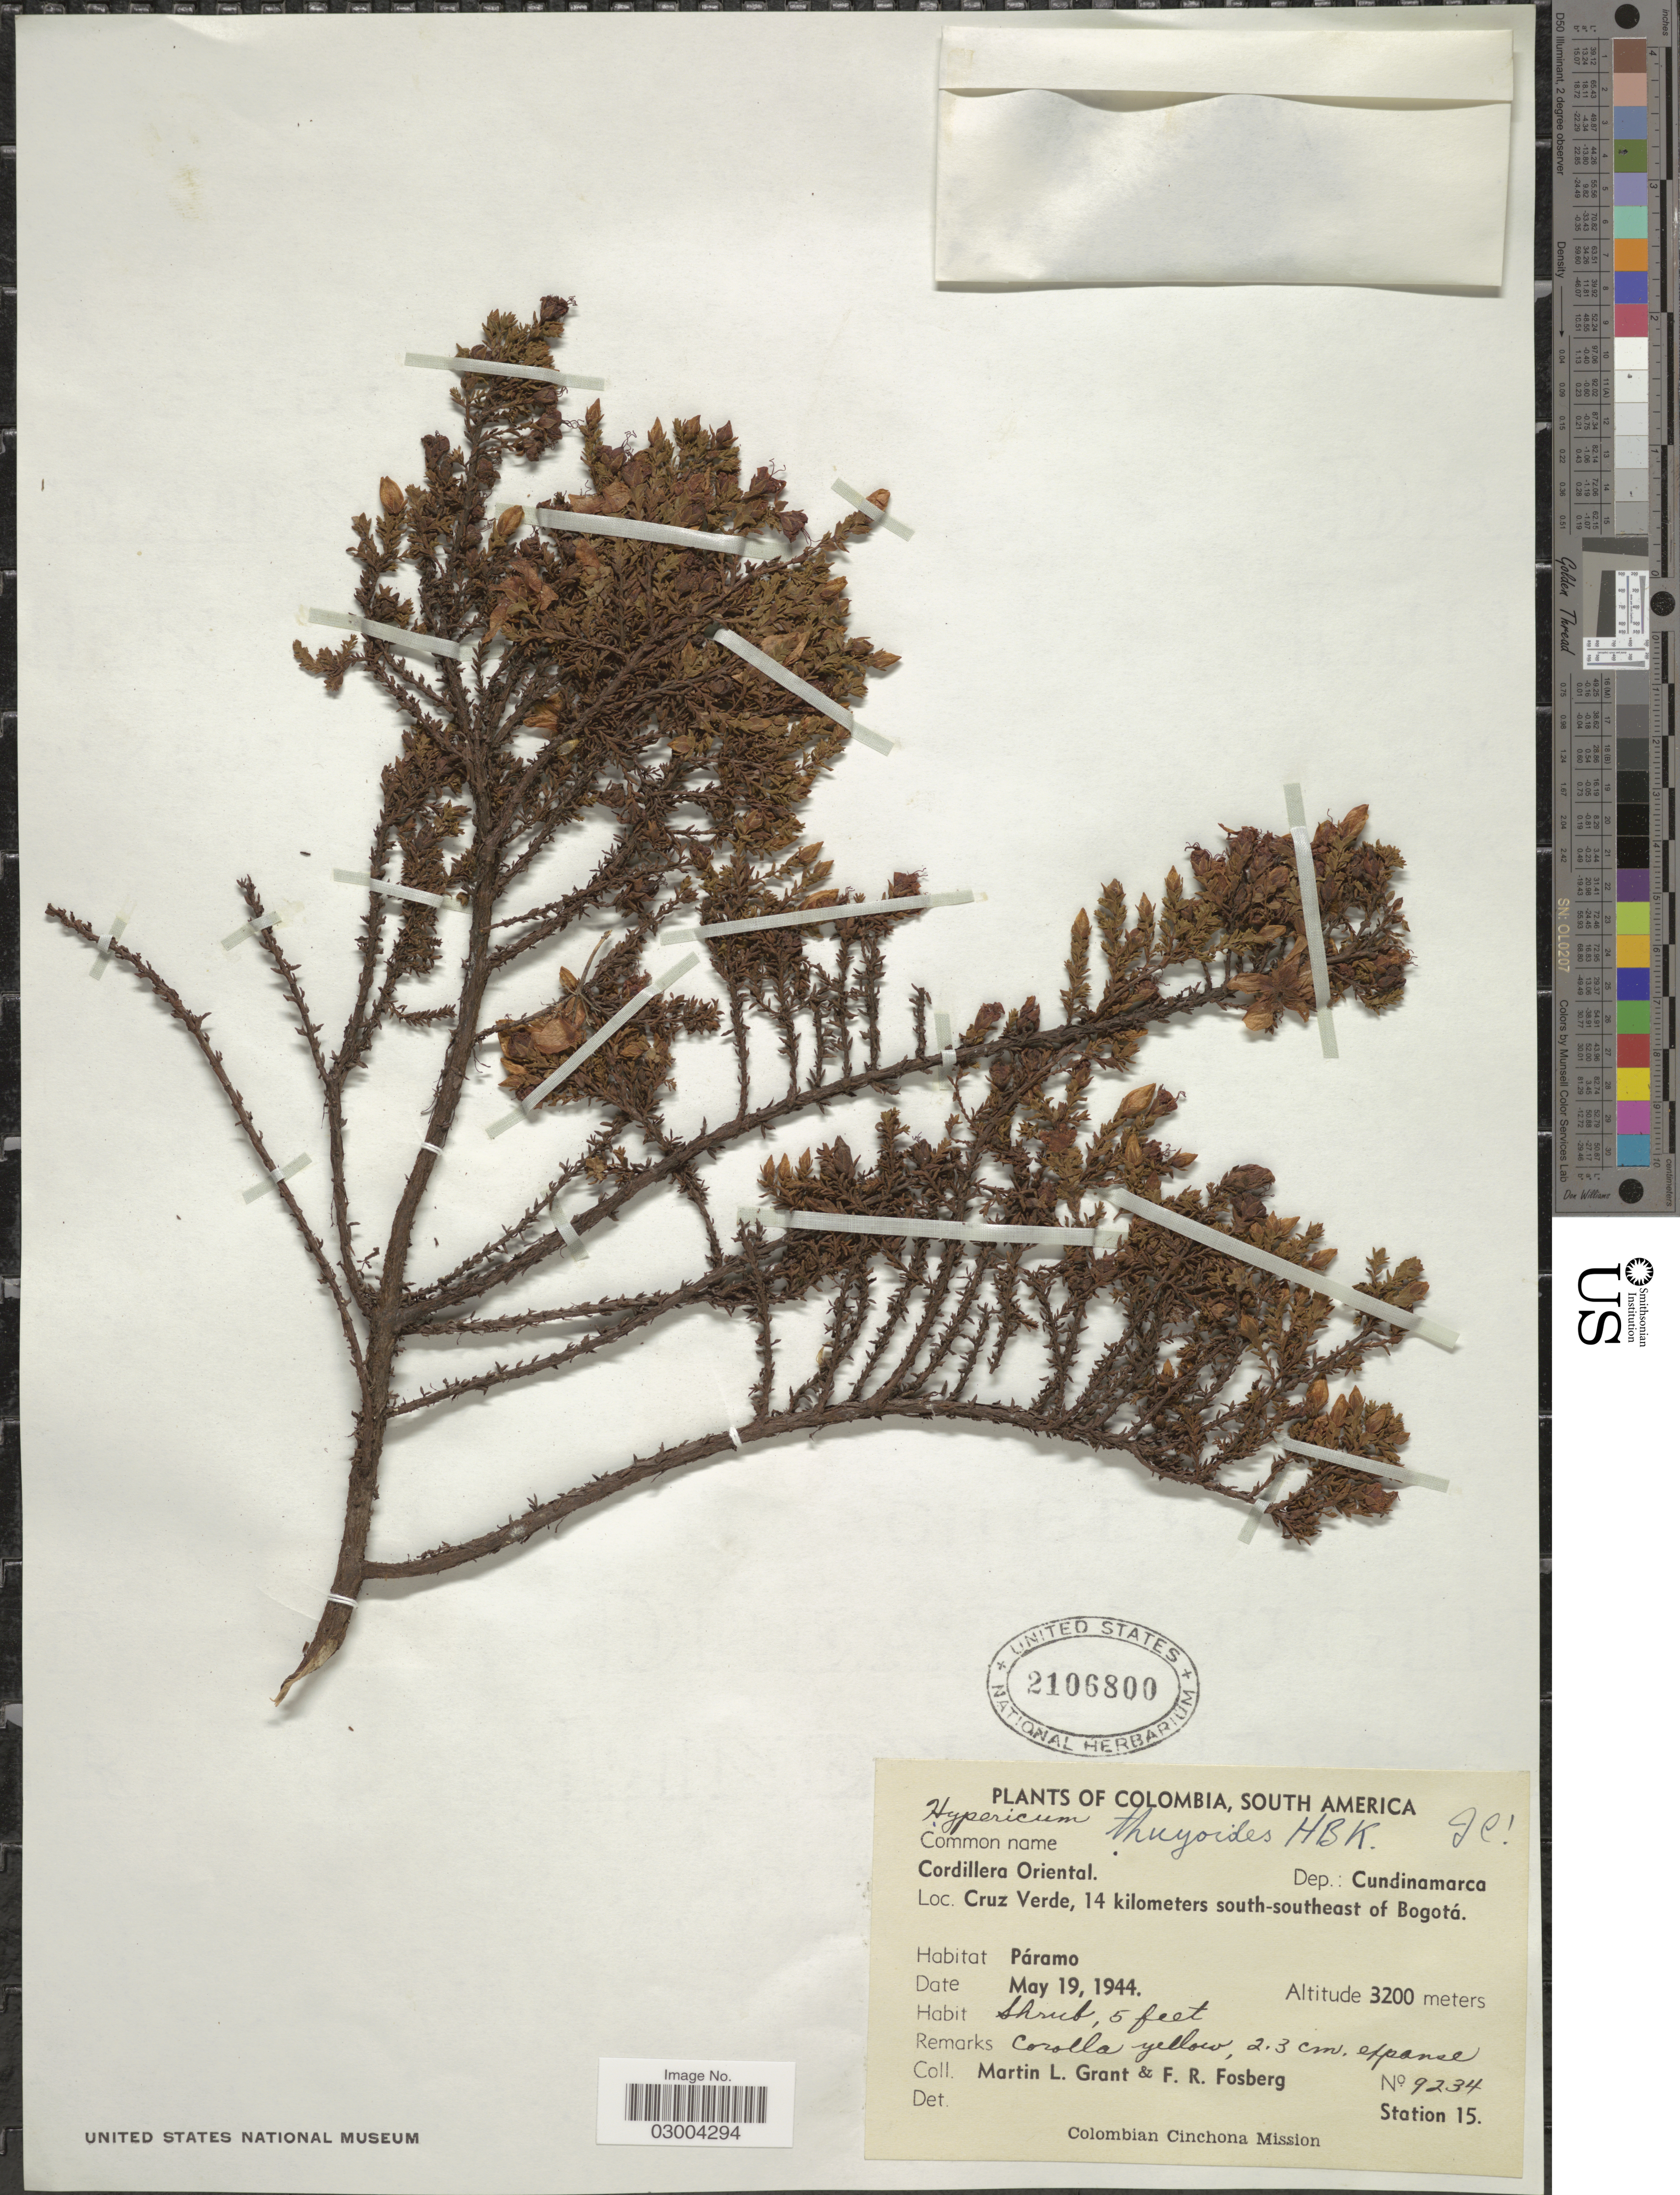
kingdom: Plantae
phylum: Tracheophyta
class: Magnoliopsida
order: Malpighiales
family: Hypericaceae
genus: Hypericum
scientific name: Hypericum thuyoides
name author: Kunth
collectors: M. L. Grant & F. R. Fosberg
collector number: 9234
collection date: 1944-05-19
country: Colombia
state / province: Cundinamarca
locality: Cordillera Oriental. Dep.: Cundinamarca. Cruz Verde, 14 kilometers south-southeast of Bogotá.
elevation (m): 3200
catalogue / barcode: US 2106800